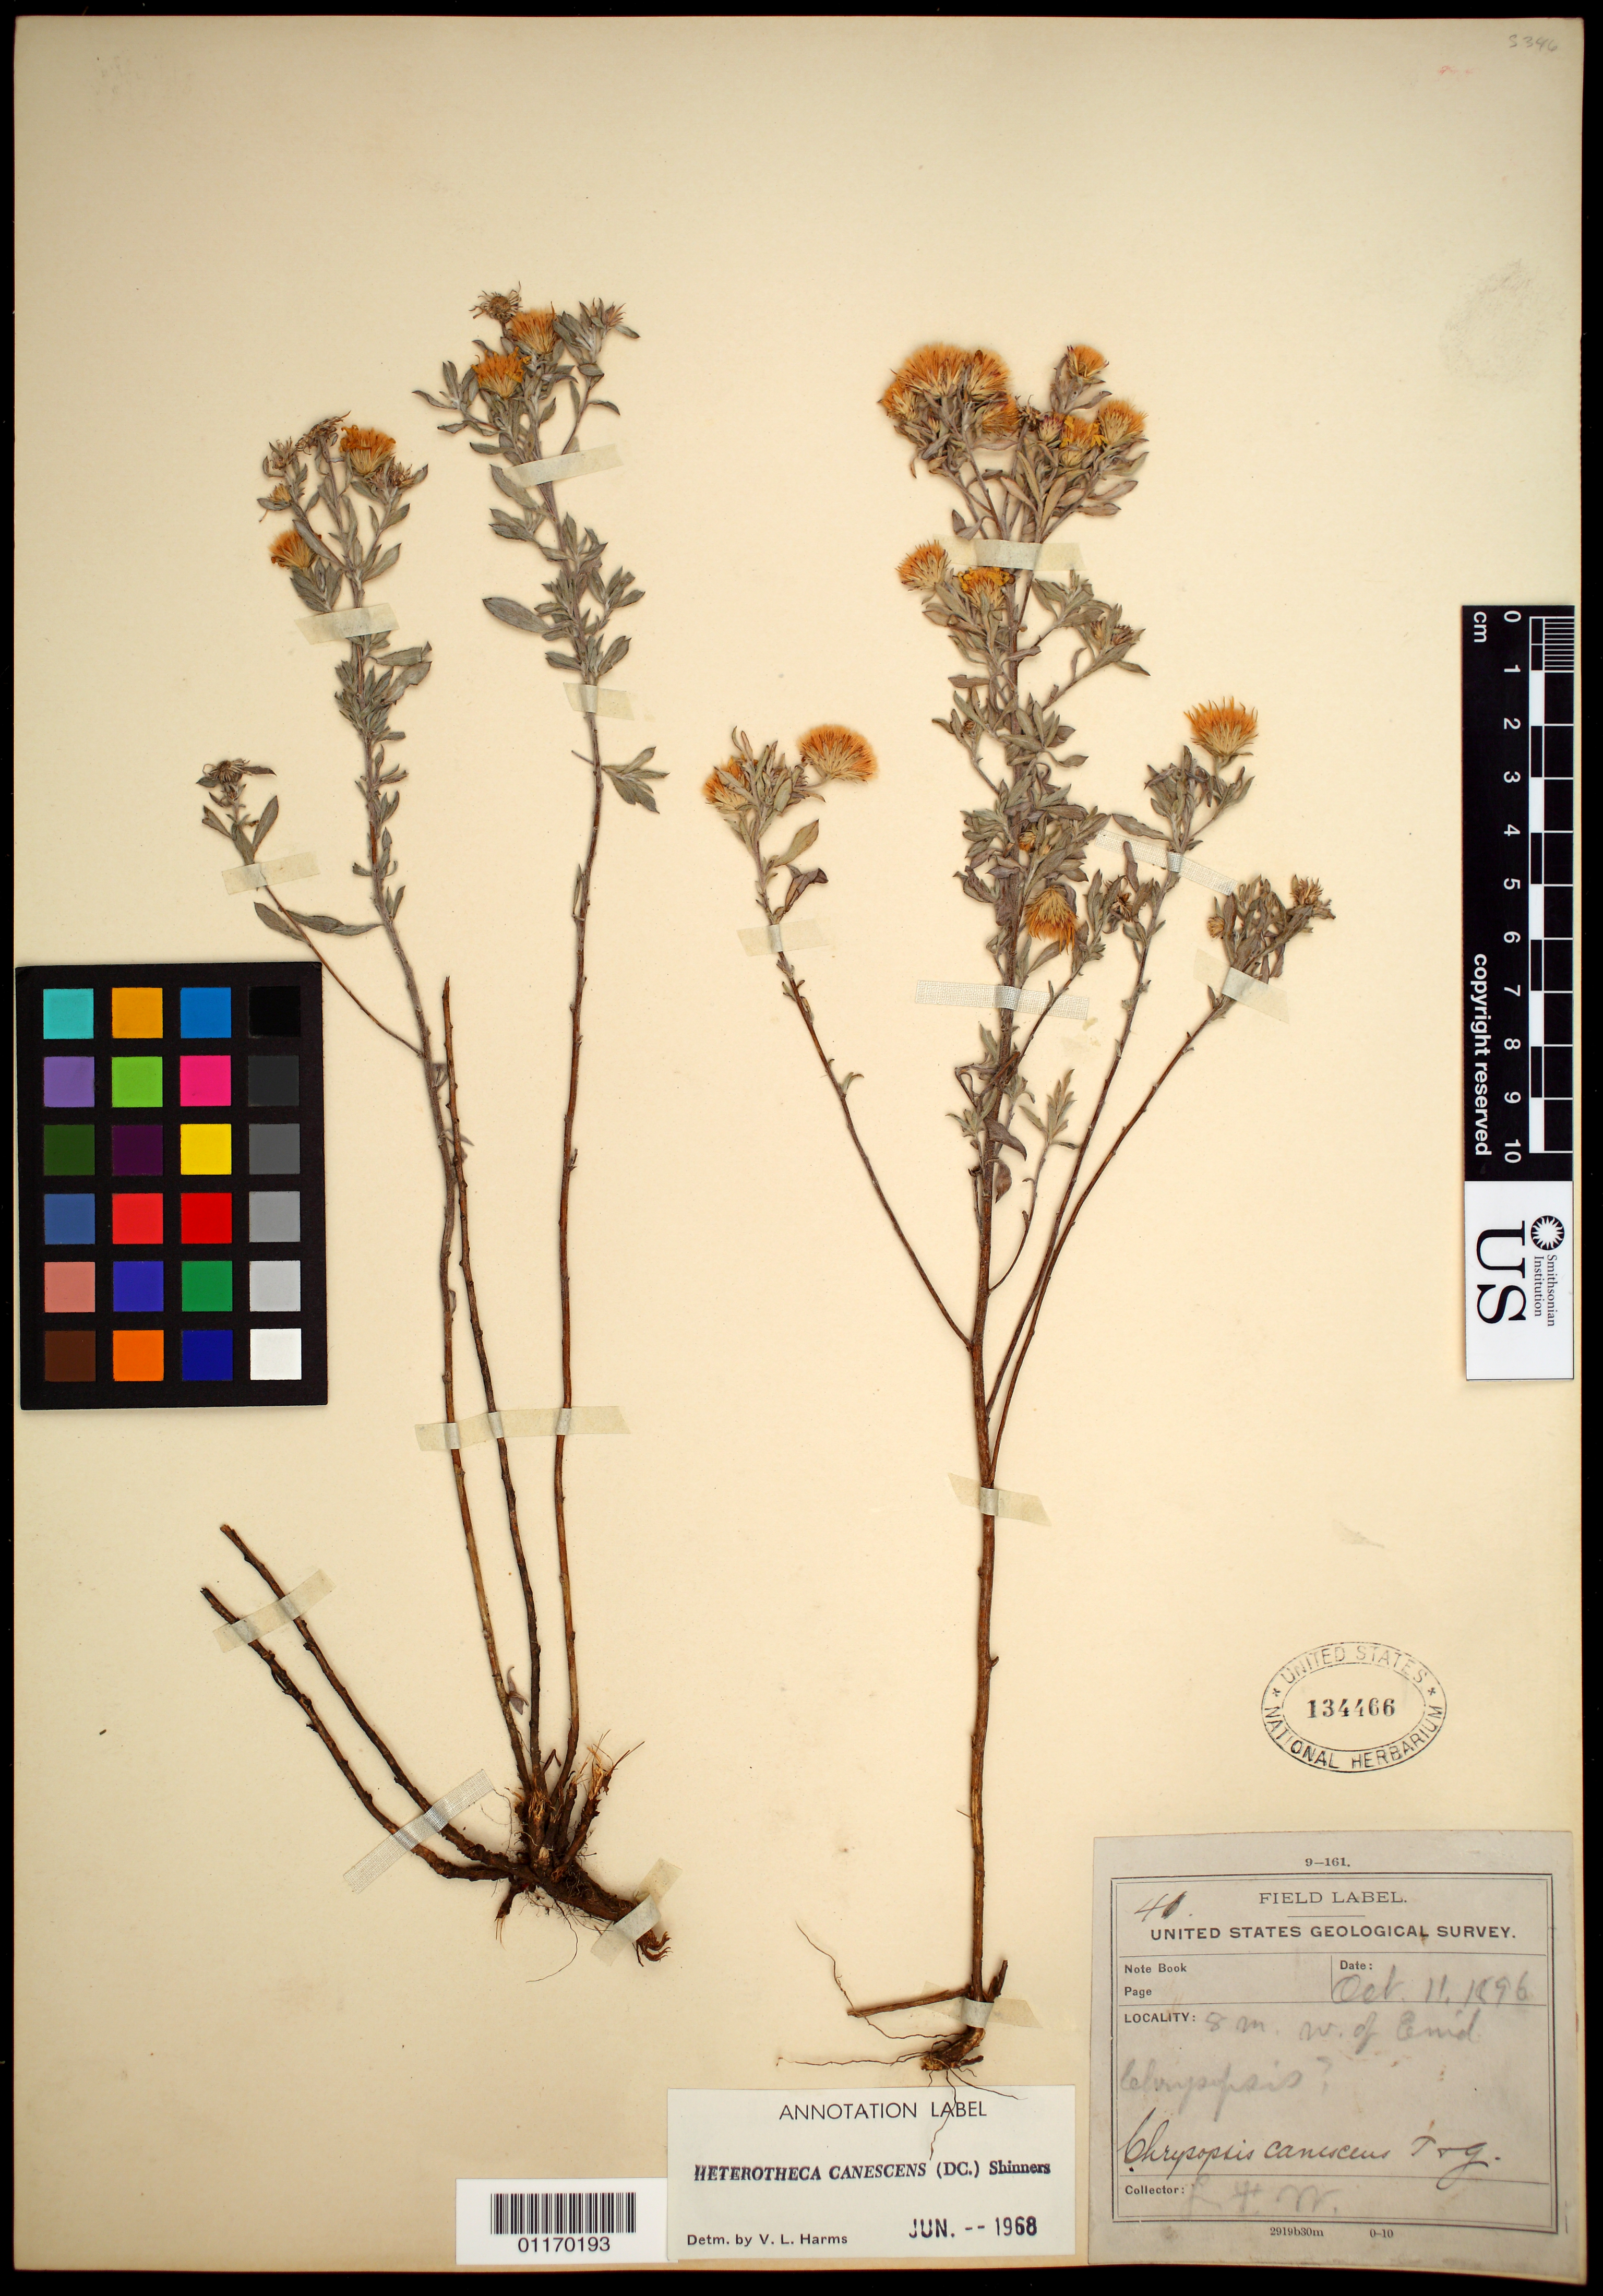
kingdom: Plantae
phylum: Tracheophyta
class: Magnoliopsida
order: Asterales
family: Asteraceae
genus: Heterotheca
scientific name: Heterotheca canescens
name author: (DC.) Shinners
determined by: Harms, V. L.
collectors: L. F. Ward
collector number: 41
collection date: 1896-10-11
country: United States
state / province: Oklahoma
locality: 8 m. W. of Enid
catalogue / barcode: US 134466